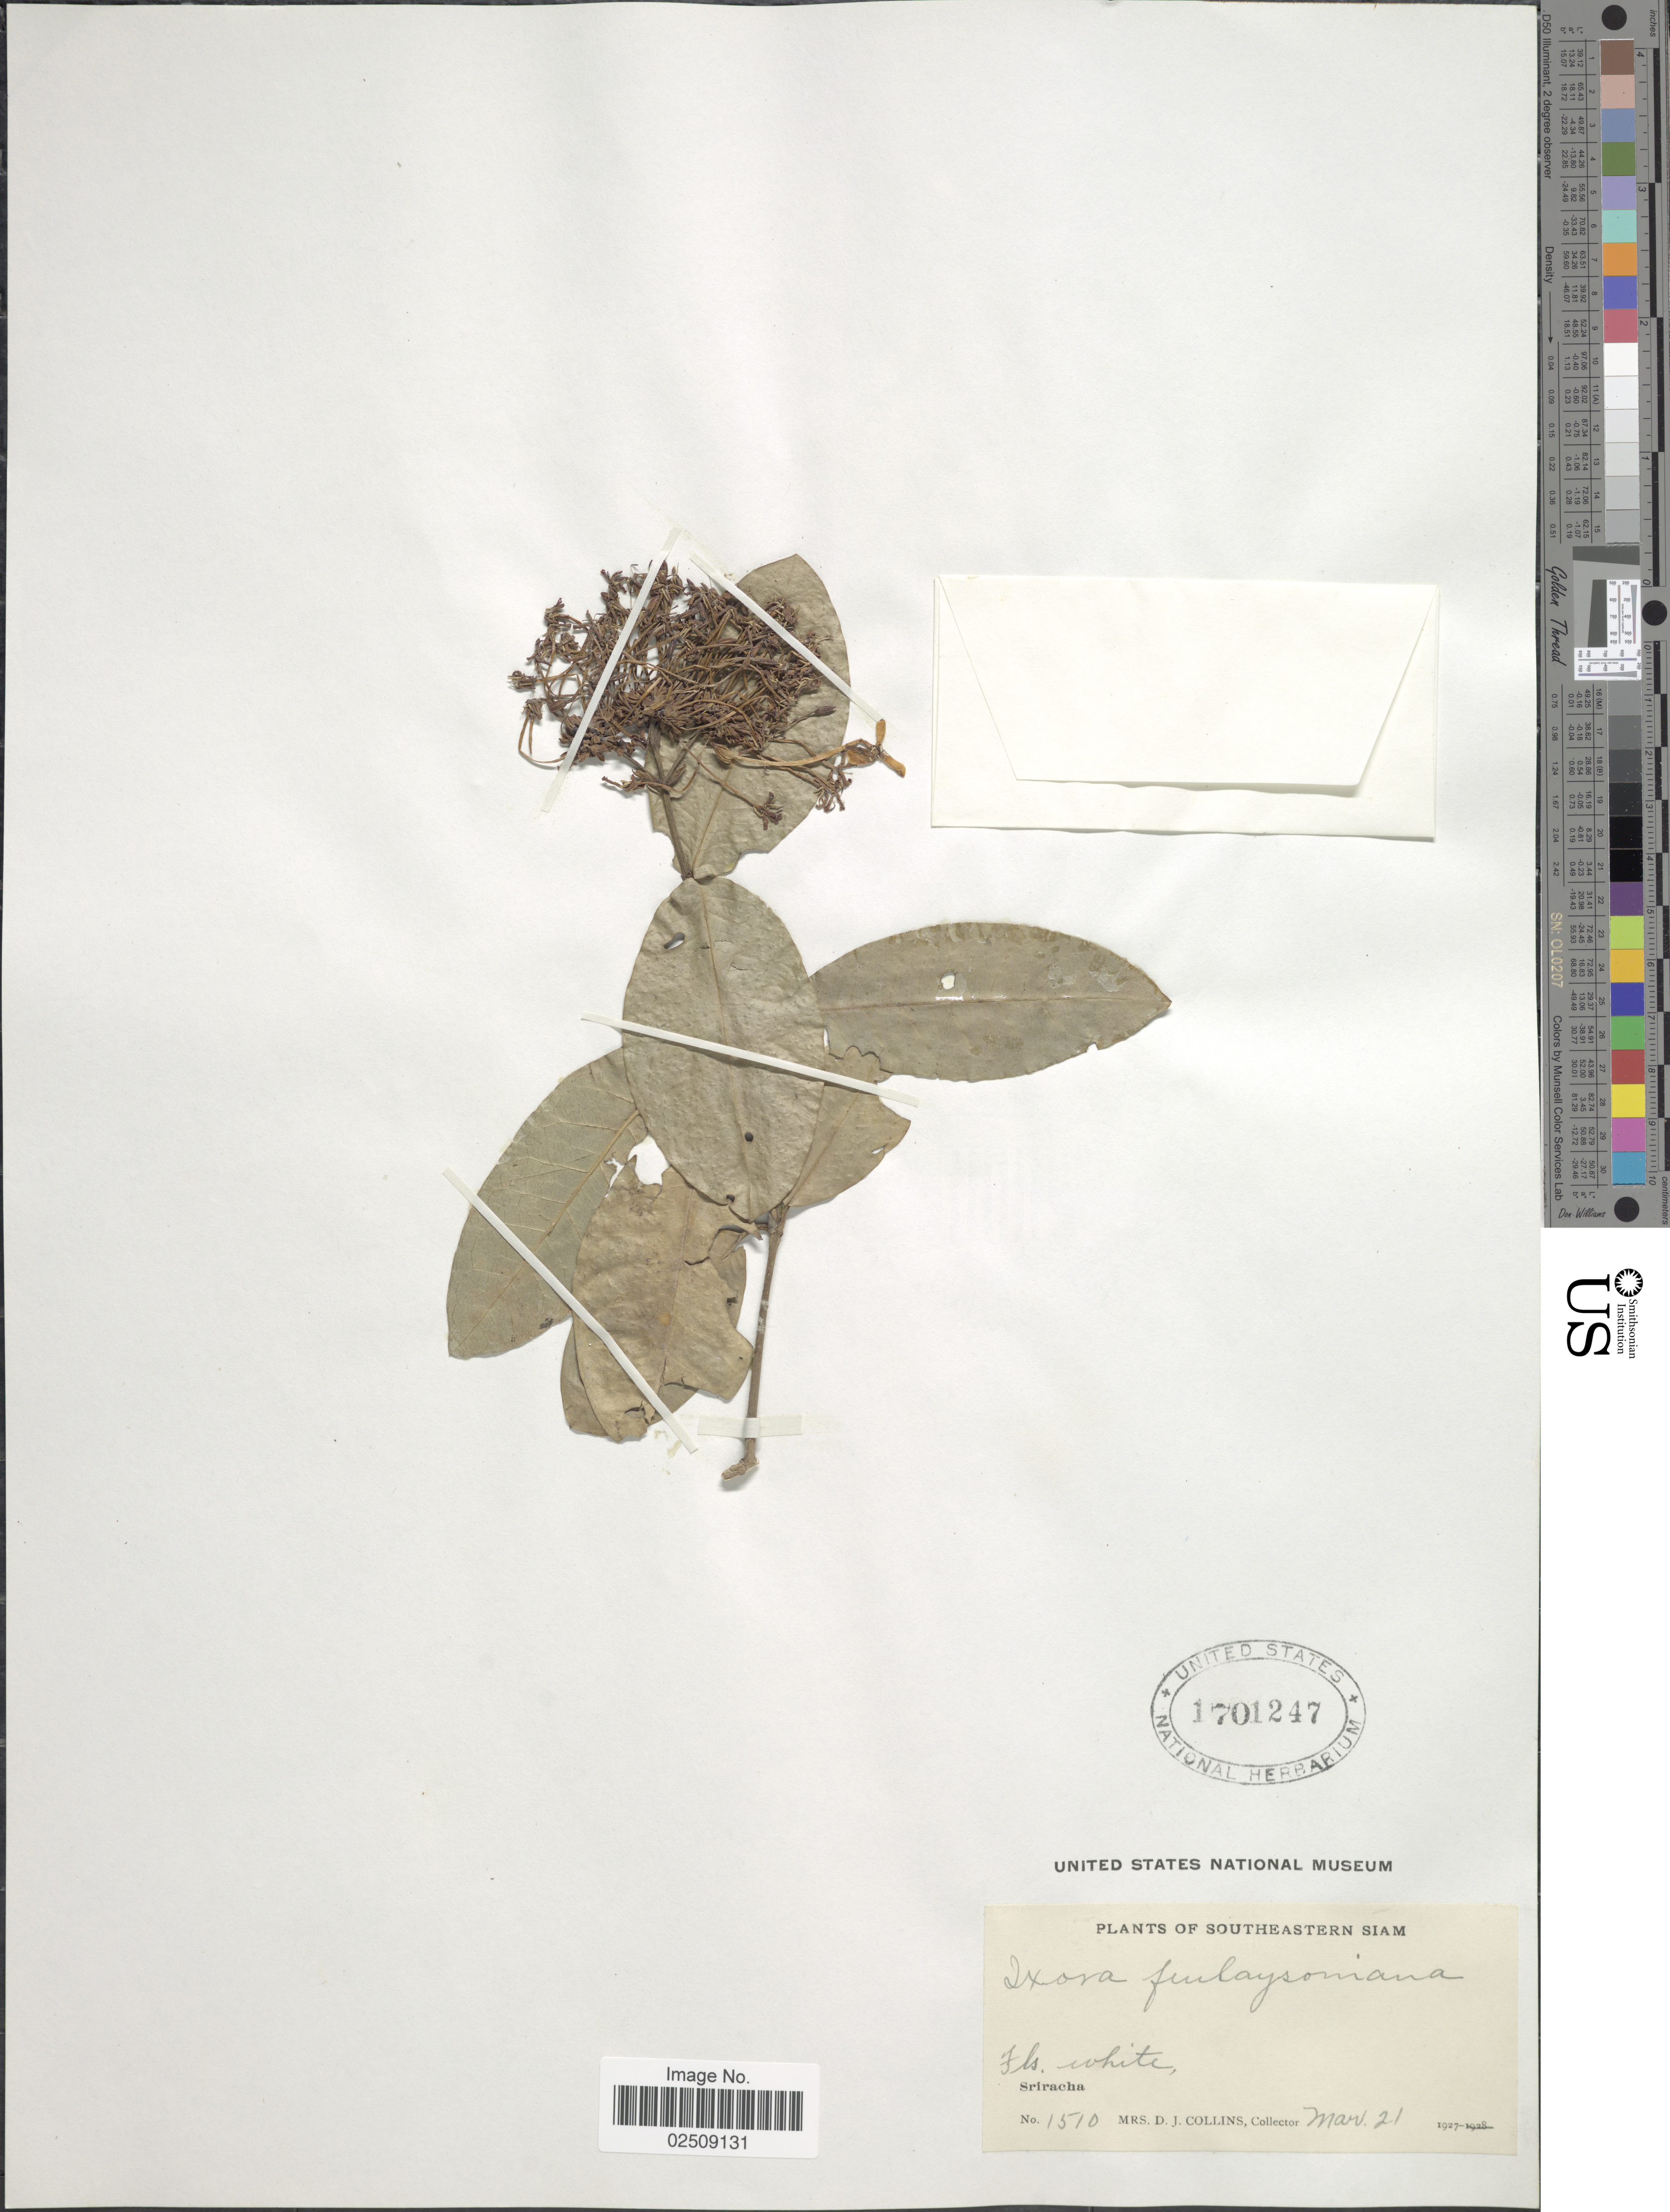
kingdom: Plantae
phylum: Tracheophyta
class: Magnoliopsida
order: Gentianales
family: Rubiaceae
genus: Ixora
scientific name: Ixora finlaysoniana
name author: Wall. ex G. Don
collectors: Mrs. D. J. Collins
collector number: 1510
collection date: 1927-03-21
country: Thailand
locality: Southeastern Siam, Sriracha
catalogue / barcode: US 1701247